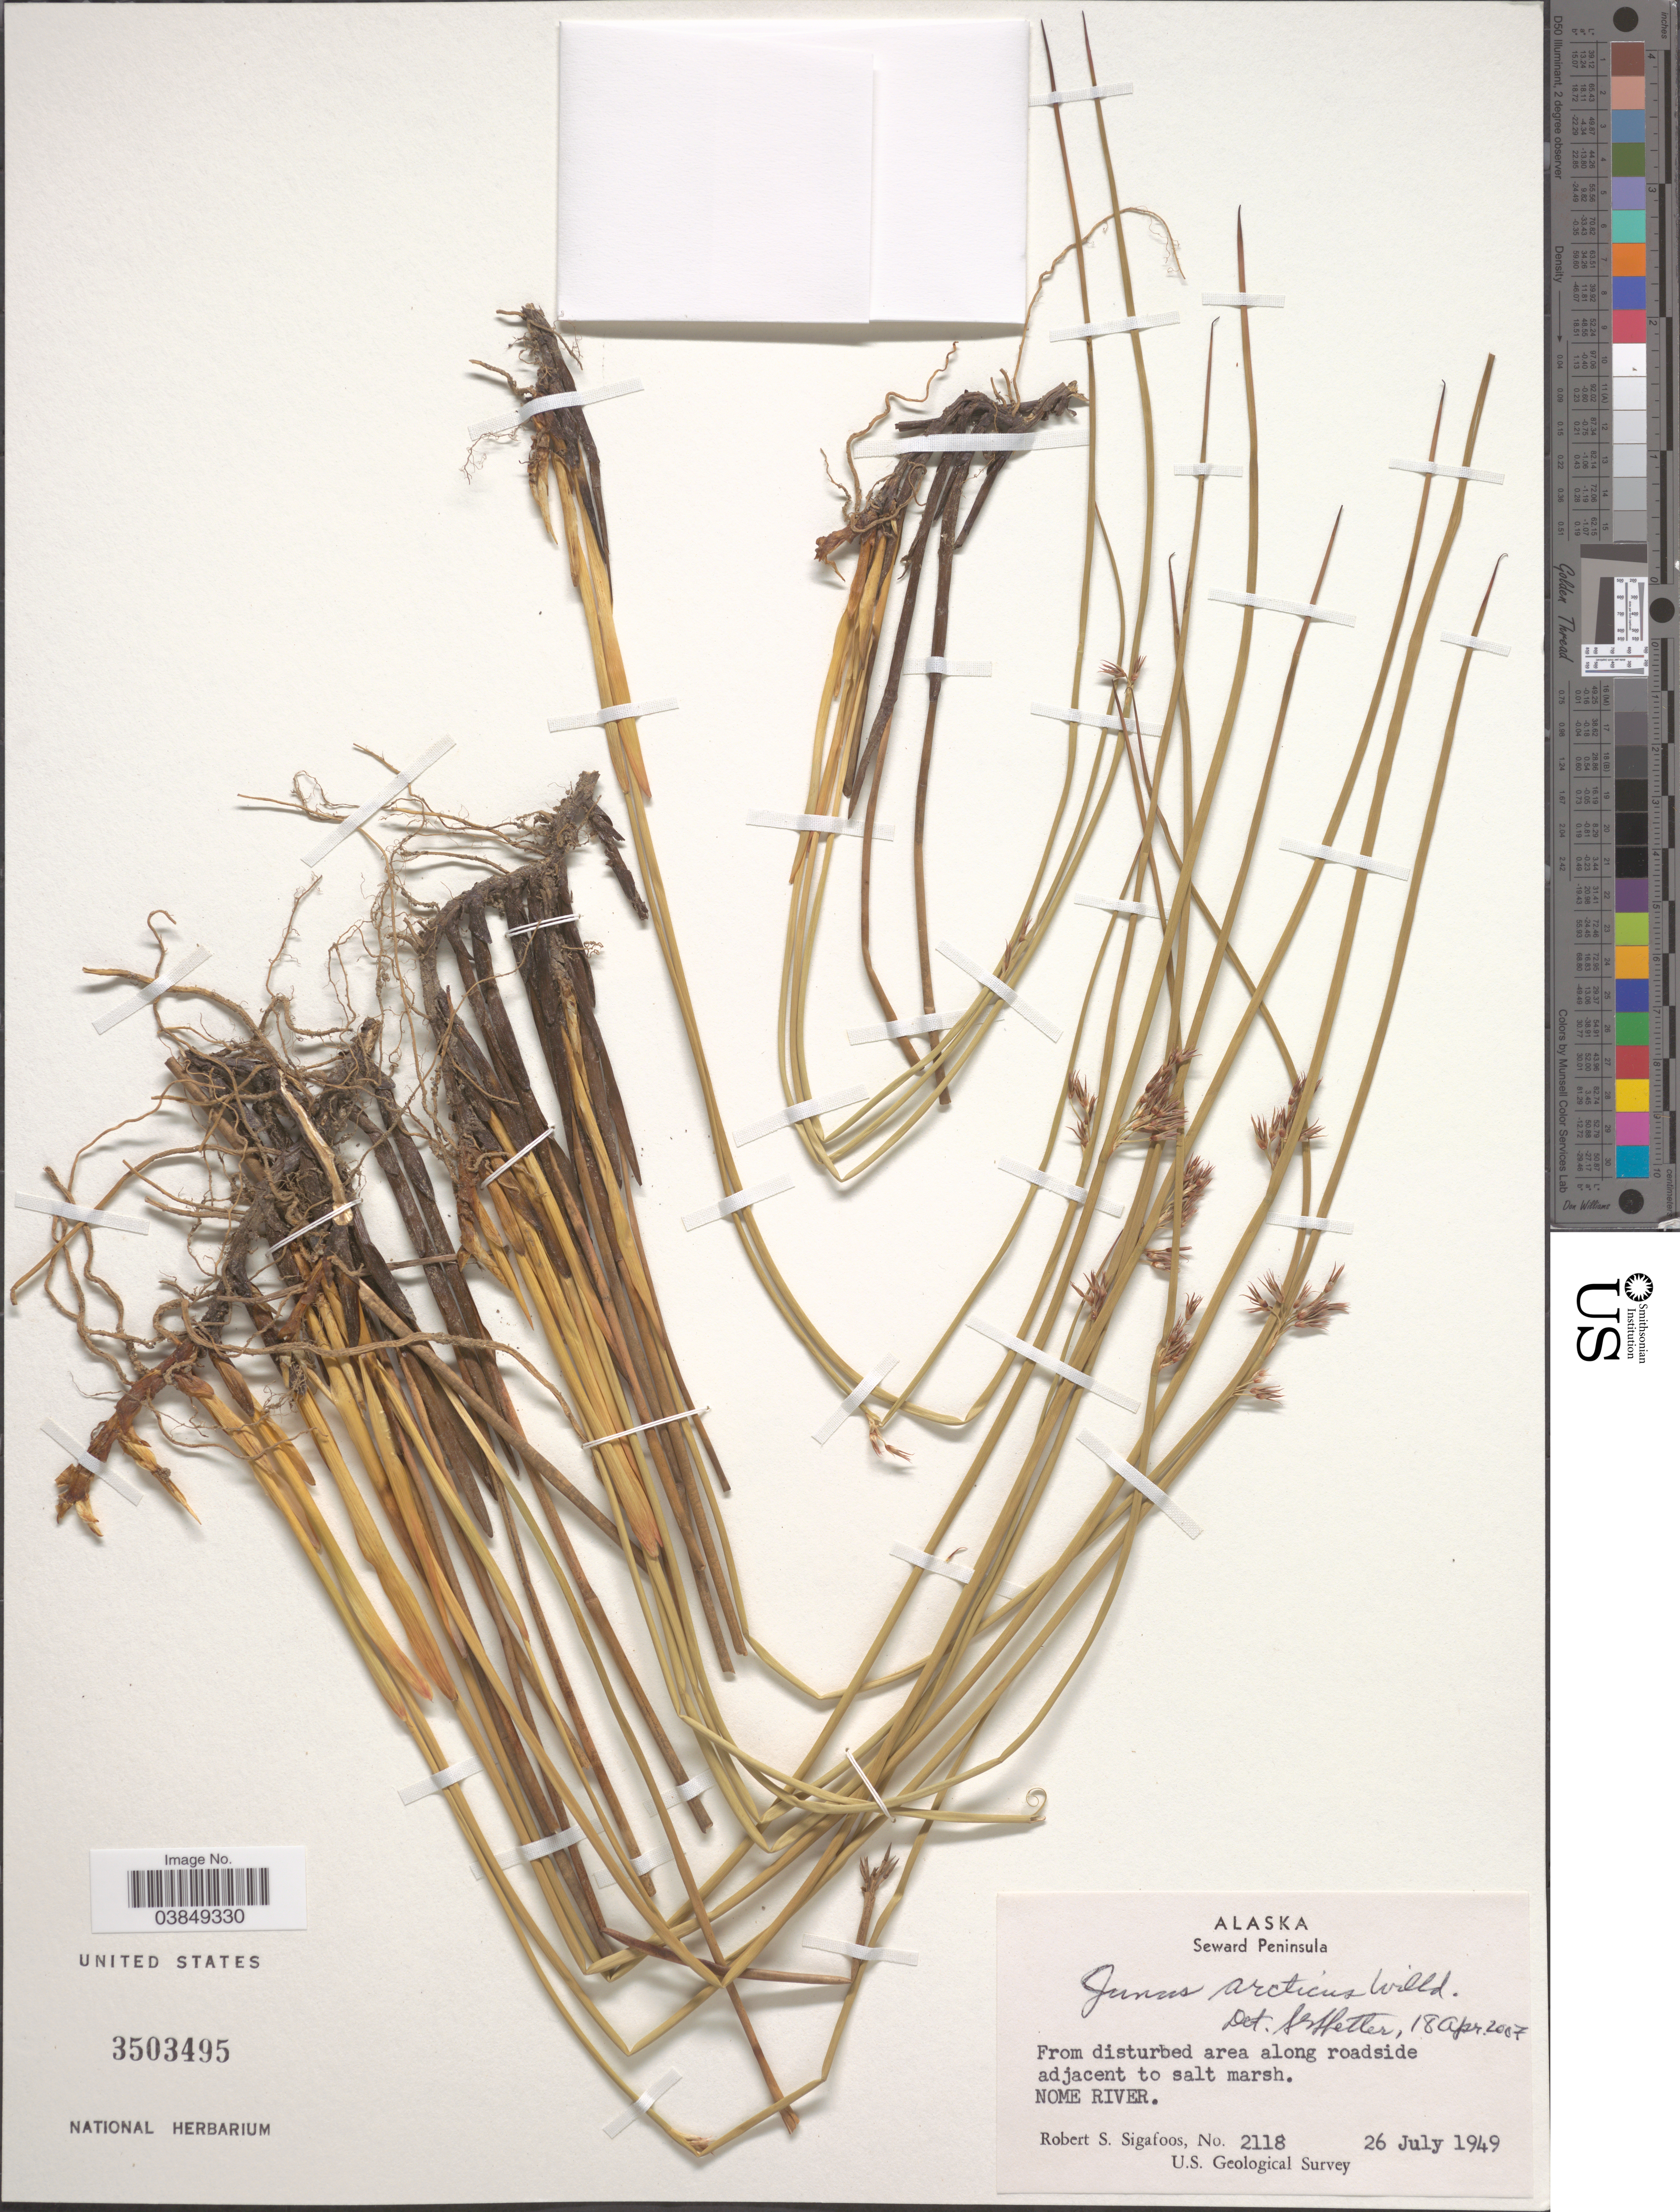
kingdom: Plantae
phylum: Tracheophyta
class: Liliopsida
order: Poales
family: Juncaceae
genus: Juncus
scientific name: Juncus arcticus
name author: Willd.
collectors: R. Sigafoos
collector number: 2118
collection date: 1949-07-26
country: United States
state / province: Alaska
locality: Seward Peninsula. Along roadside adjacent to salt marsh. Nome River.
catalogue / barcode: US 3503495